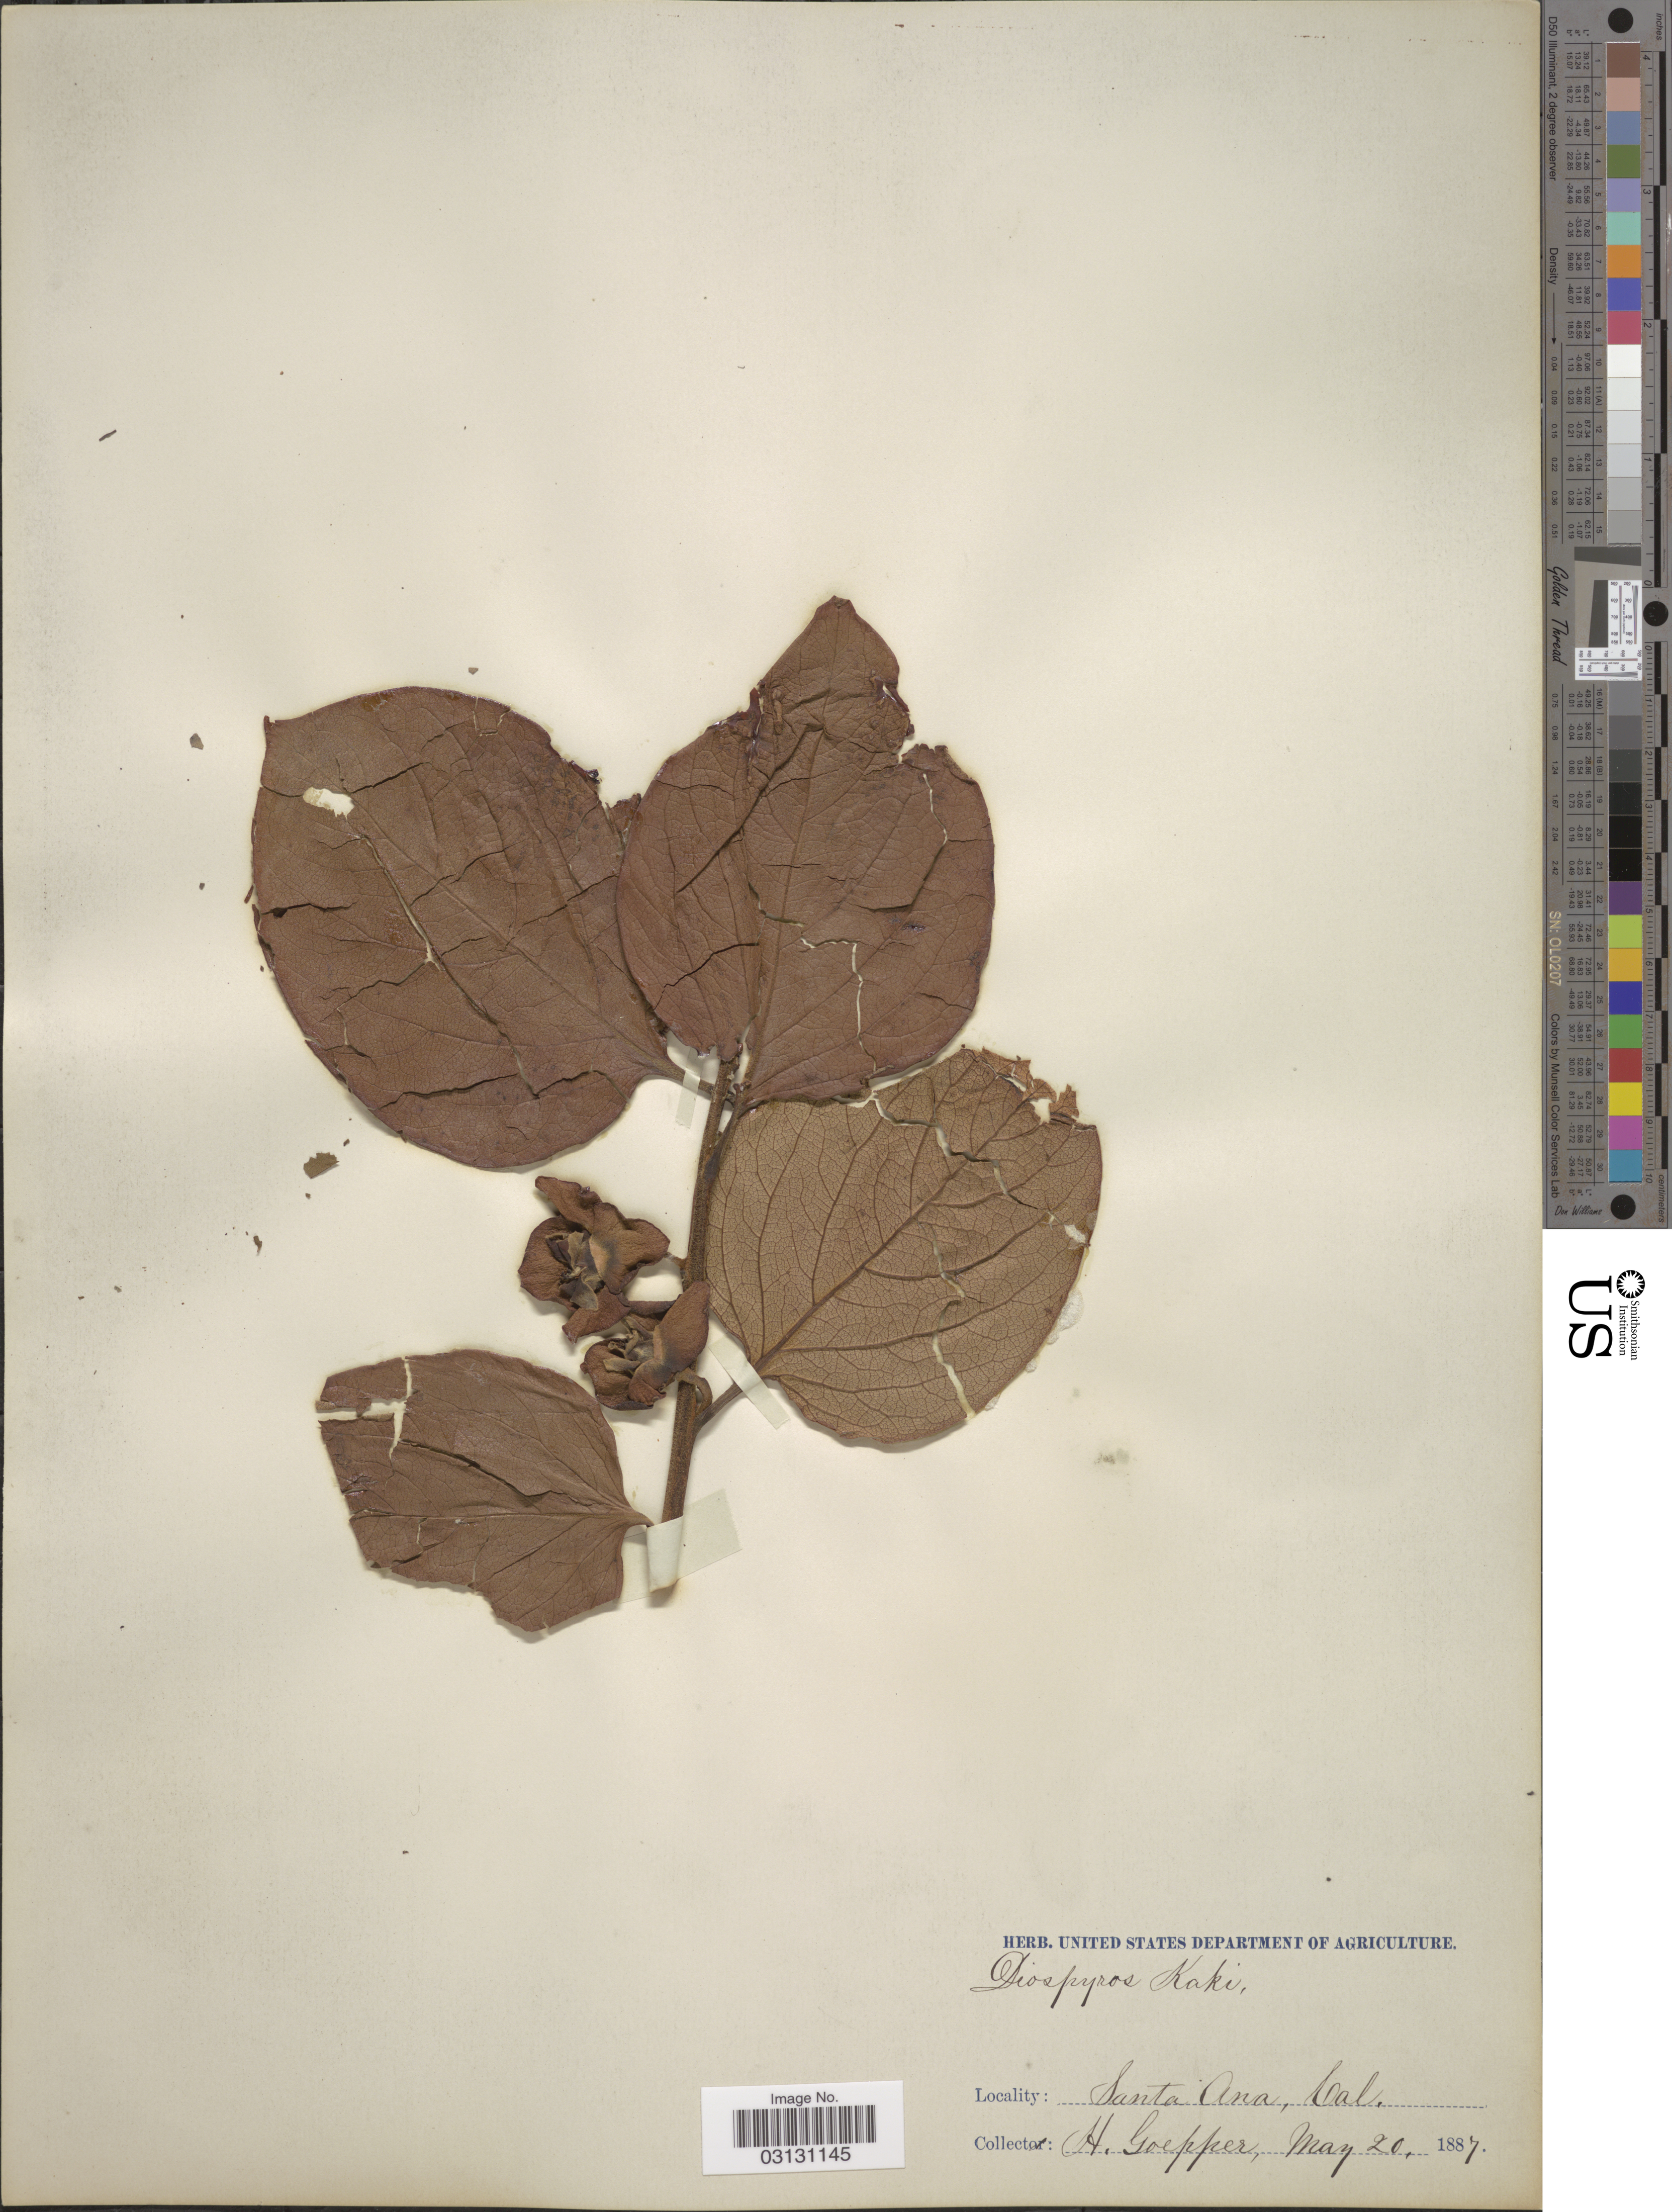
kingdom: Plantae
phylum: Tracheophyta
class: Magnoliopsida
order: Ericales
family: Ebenaceae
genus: Diospyros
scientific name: Diospyros virginiana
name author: L.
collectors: H. Goepper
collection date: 1887-05-20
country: United States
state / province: California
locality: Santa Ana.